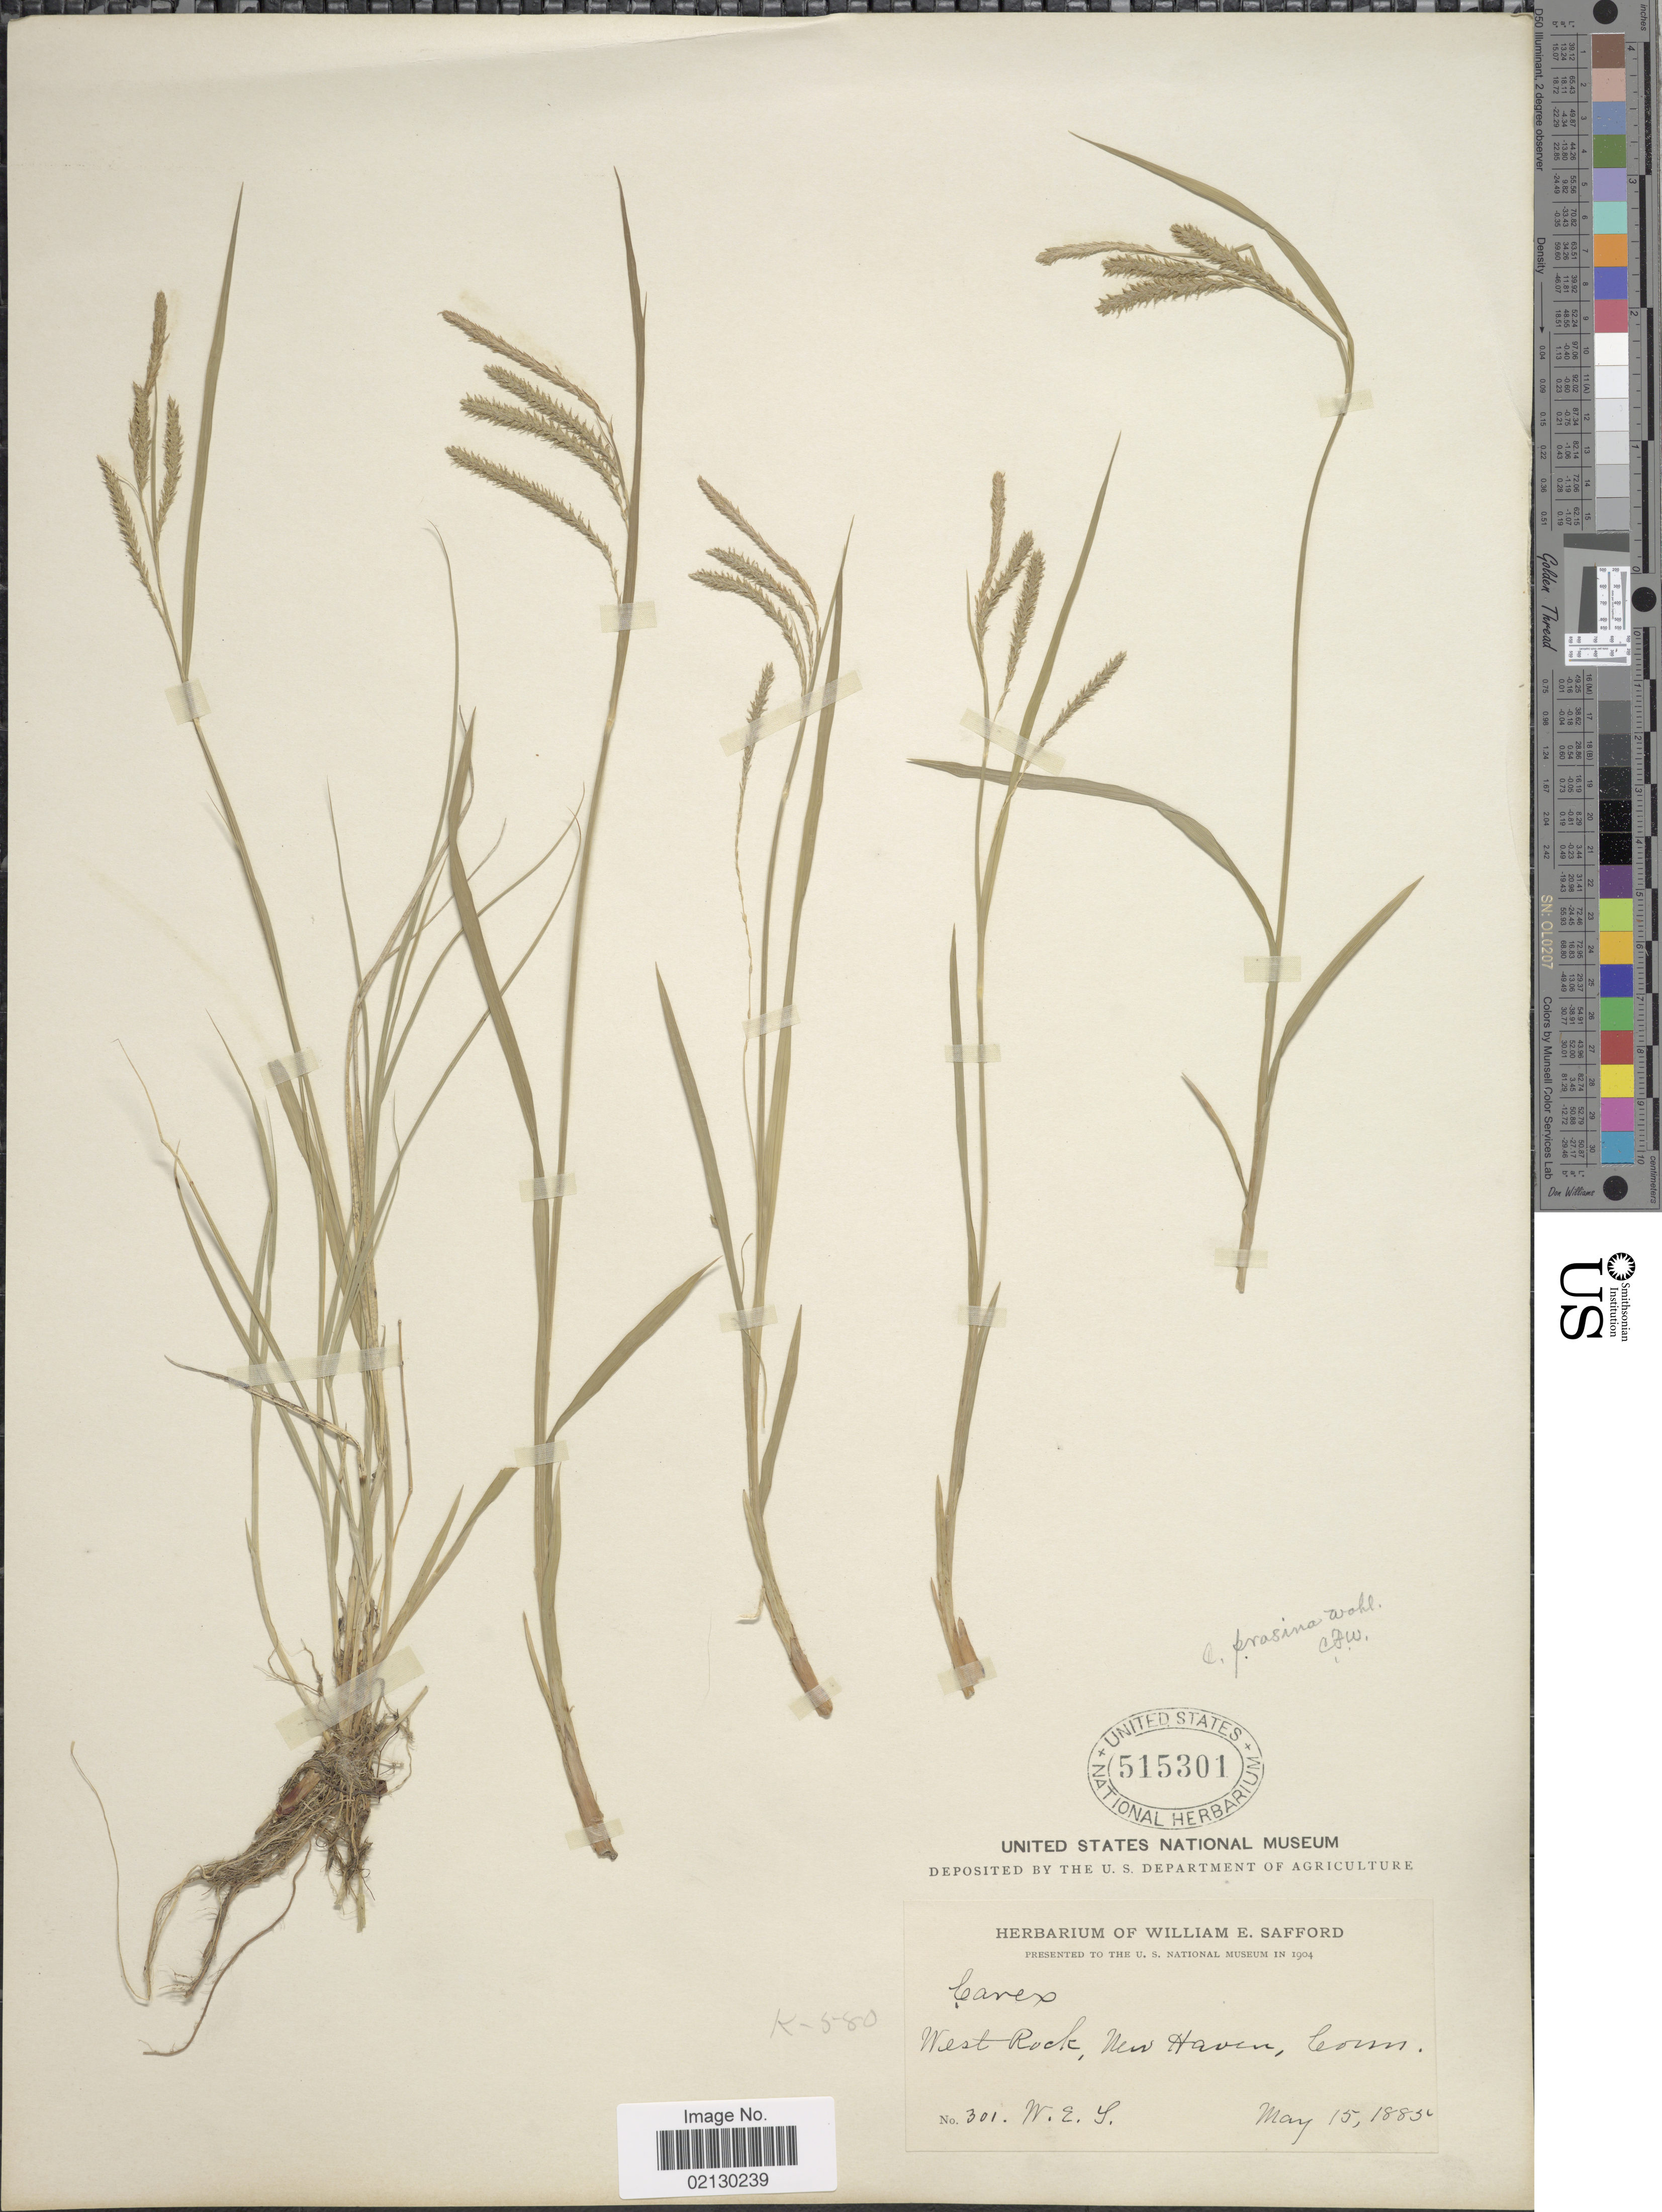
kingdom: Plantae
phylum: Tracheophyta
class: Liliopsida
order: Poales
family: Cyperaceae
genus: Carex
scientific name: Carex prasina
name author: Wahlenb.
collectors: W. E. Safford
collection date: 1885-05-15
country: United States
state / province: Connecticut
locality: West Rock, New Haven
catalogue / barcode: US 515301